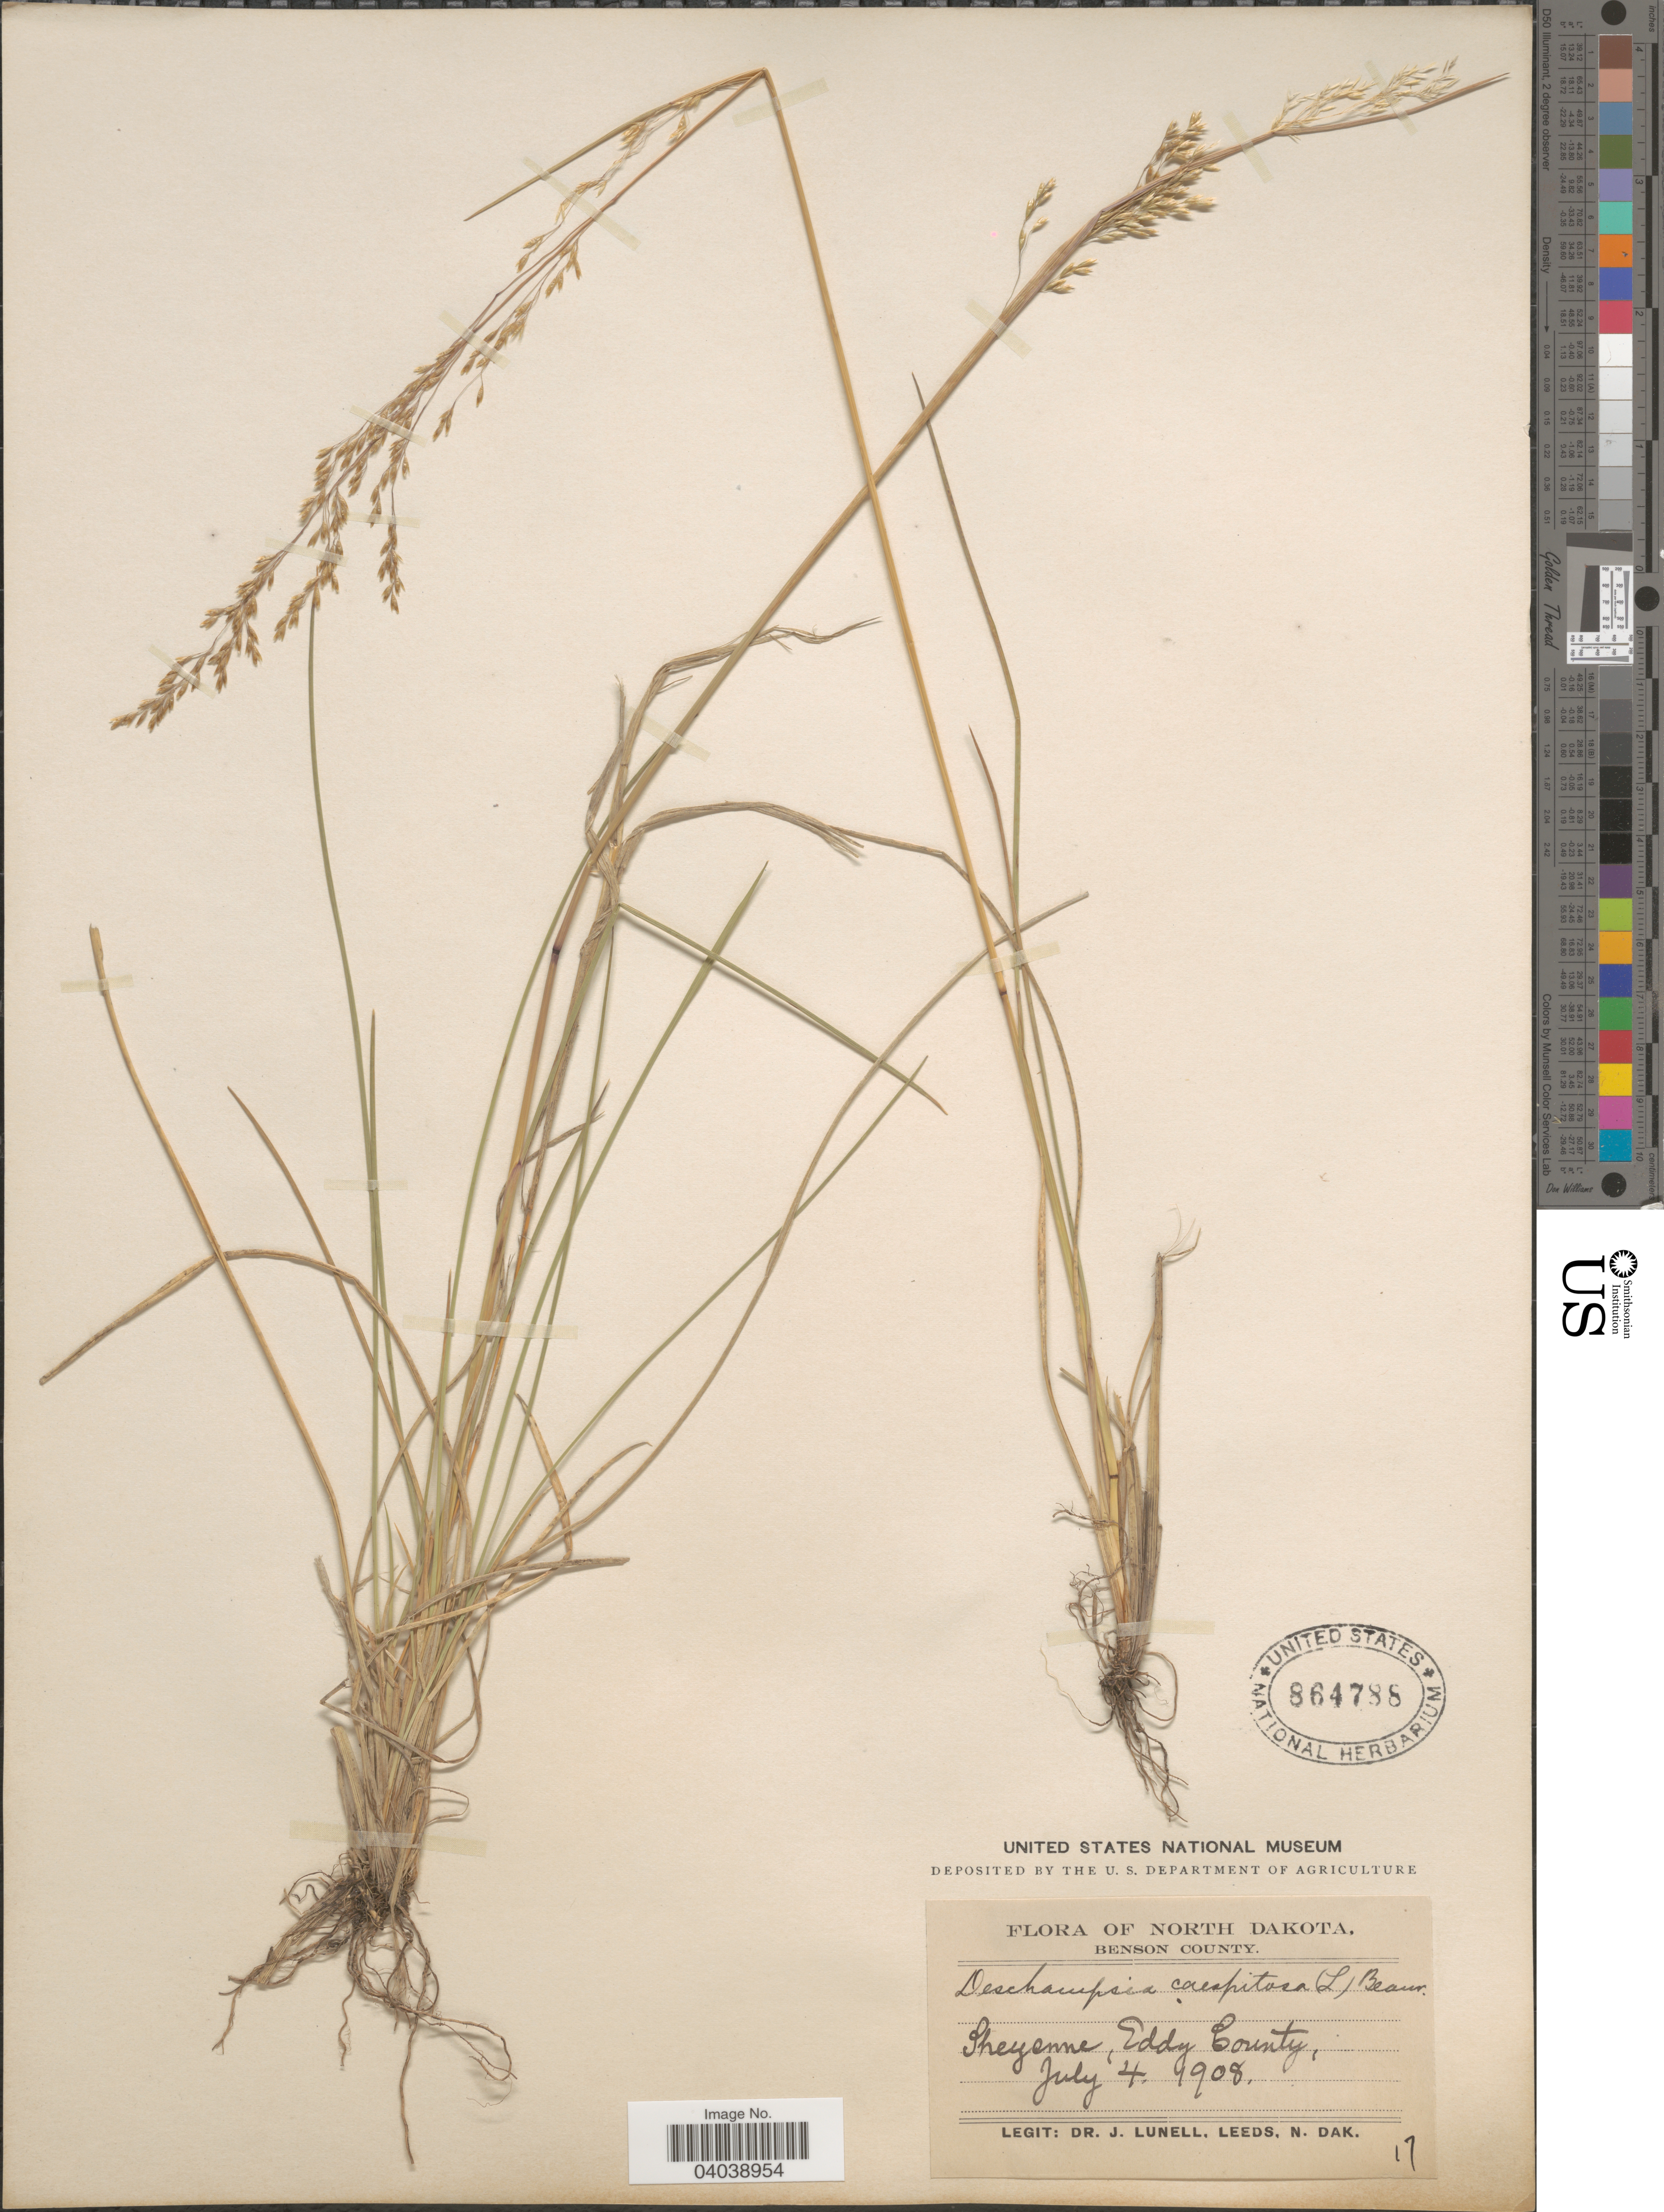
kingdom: Plantae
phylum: Tracheophyta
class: Liliopsida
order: Poales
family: Poaceae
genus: Deschampsia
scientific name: Deschampsia cespitosa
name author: (L.) P. Beauv.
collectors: J. Lunell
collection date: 1908-07-04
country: United States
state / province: North Dakota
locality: Benson County. Sheyenne, Eddy County.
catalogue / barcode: US 864788